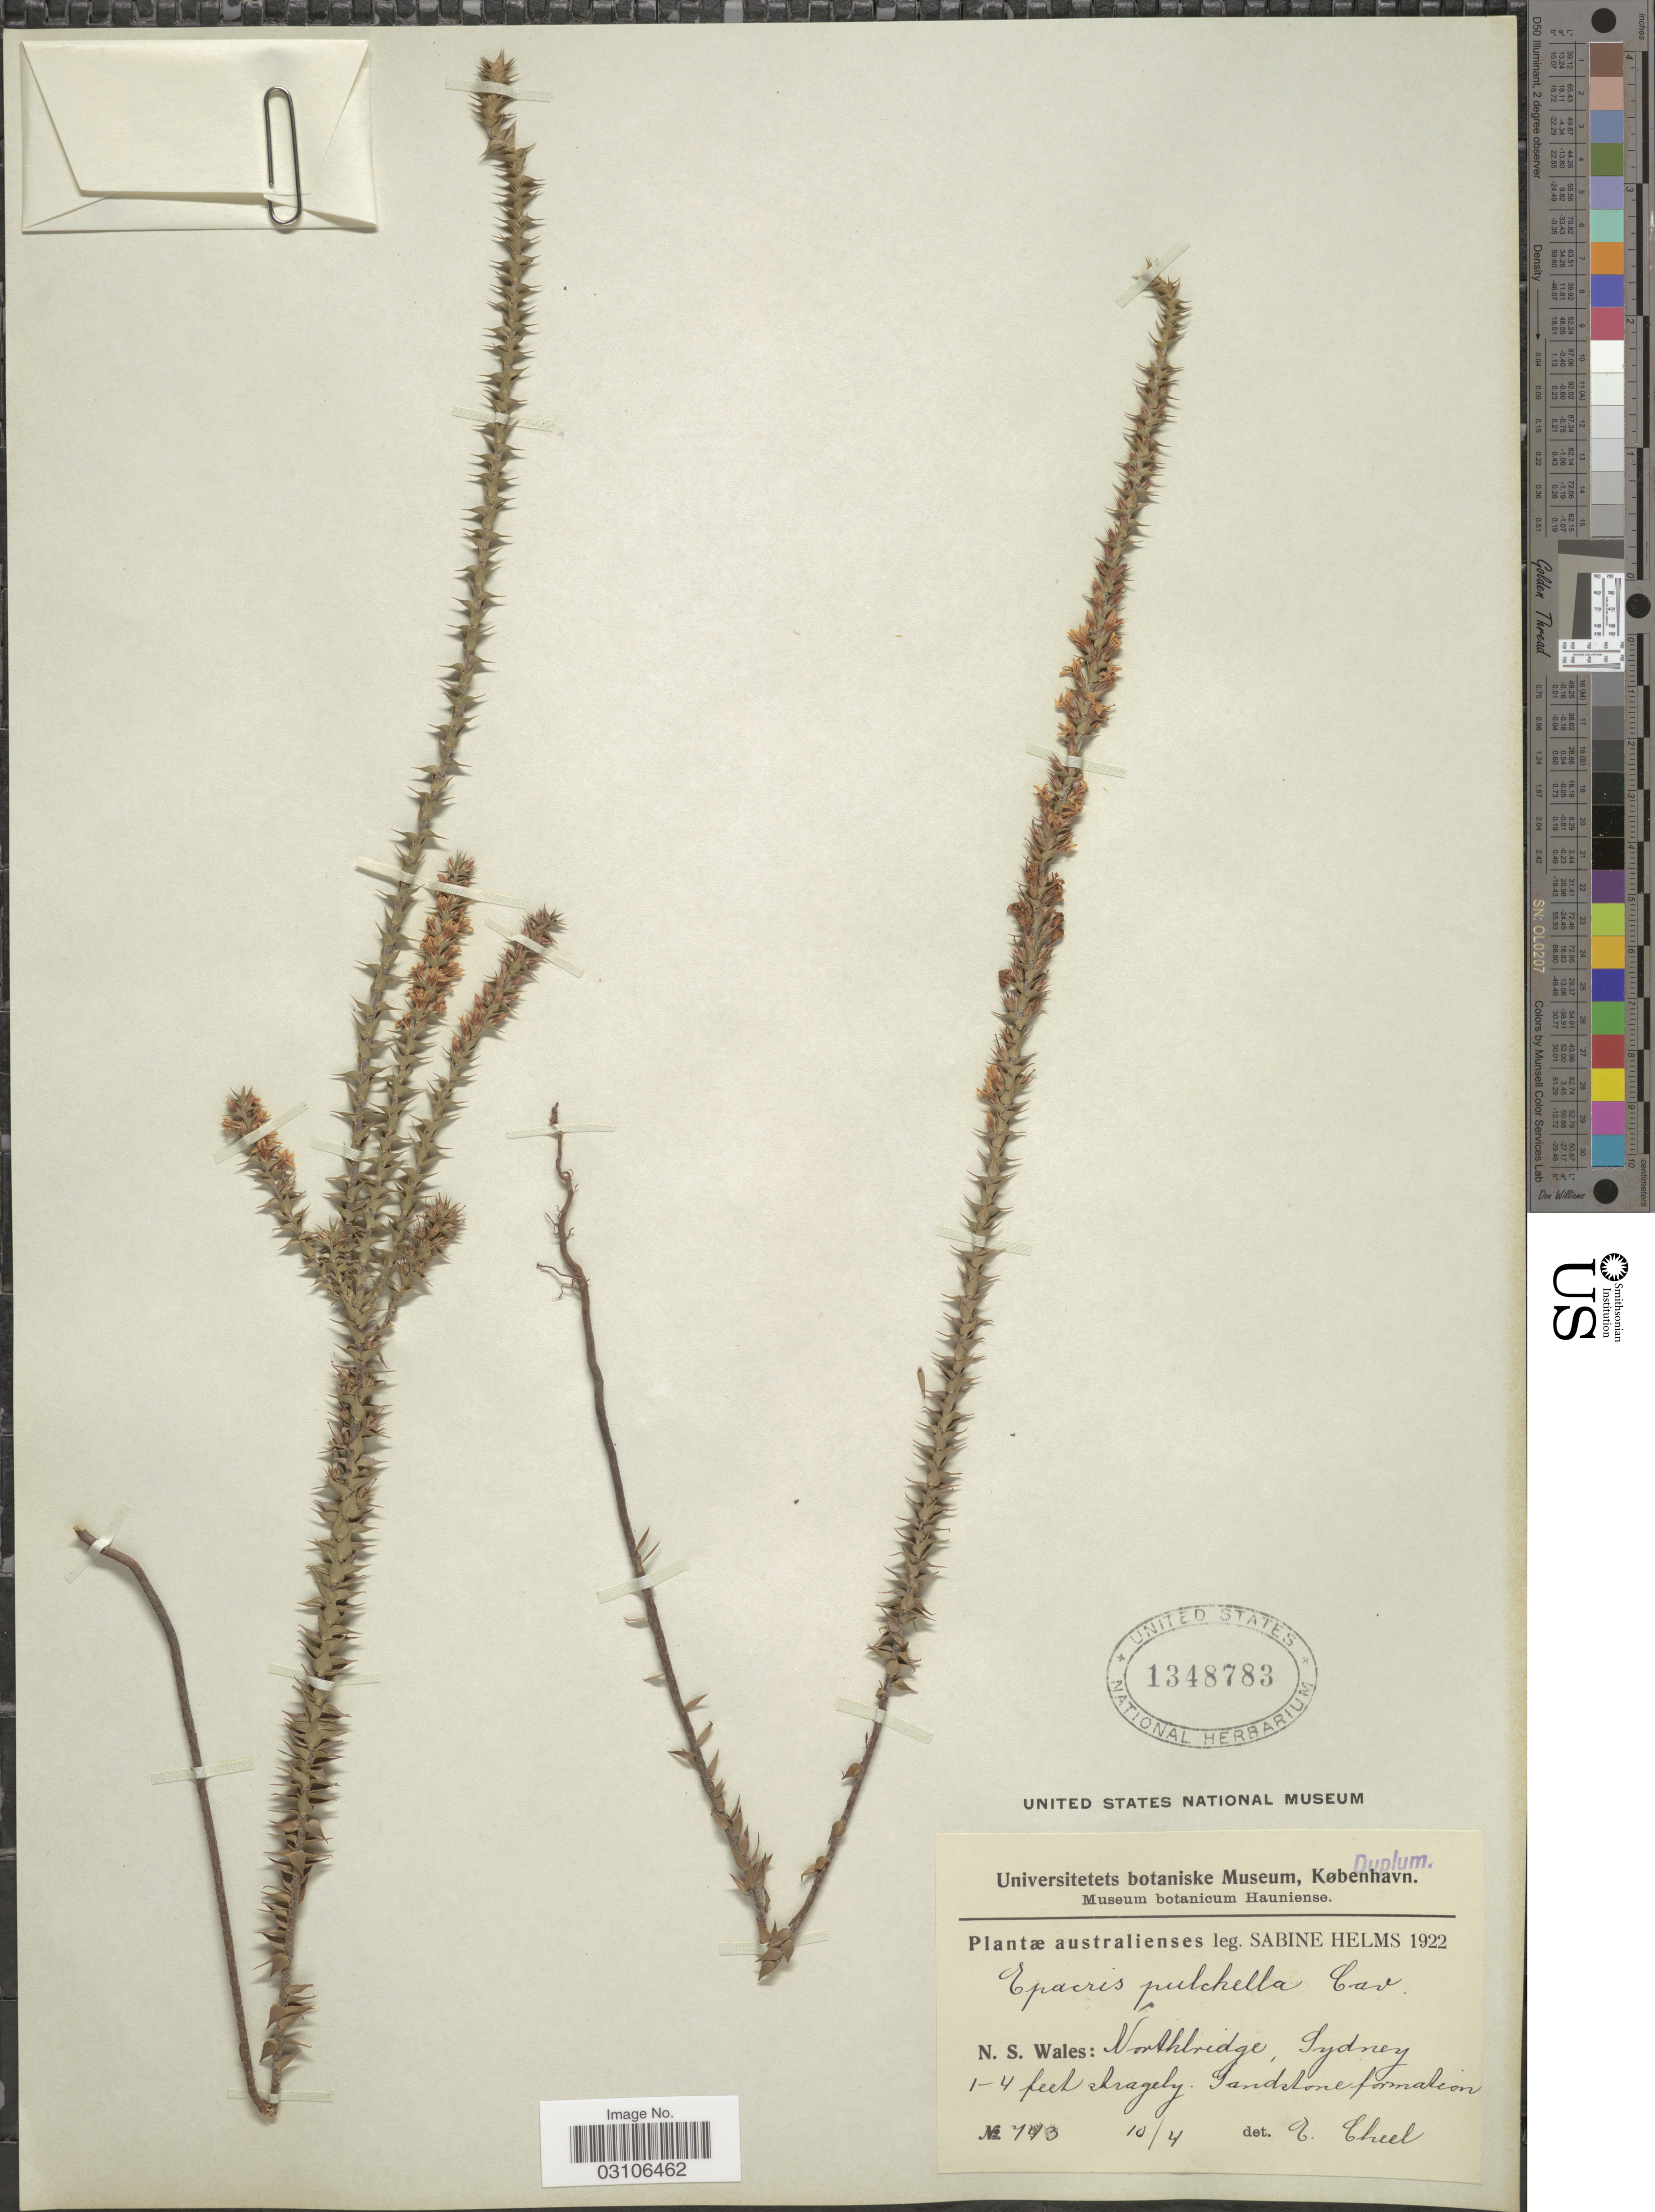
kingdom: Plantae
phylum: Tracheophyta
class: Magnoliopsida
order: Ericales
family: Ericaceae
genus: Epacris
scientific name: Epacris pulchella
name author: Cav.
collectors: S. Helms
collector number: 743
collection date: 1922-04-10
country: Australia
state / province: New South Wales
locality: N.S. Wales: Northbridge, Sydney.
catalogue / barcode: US 1348783